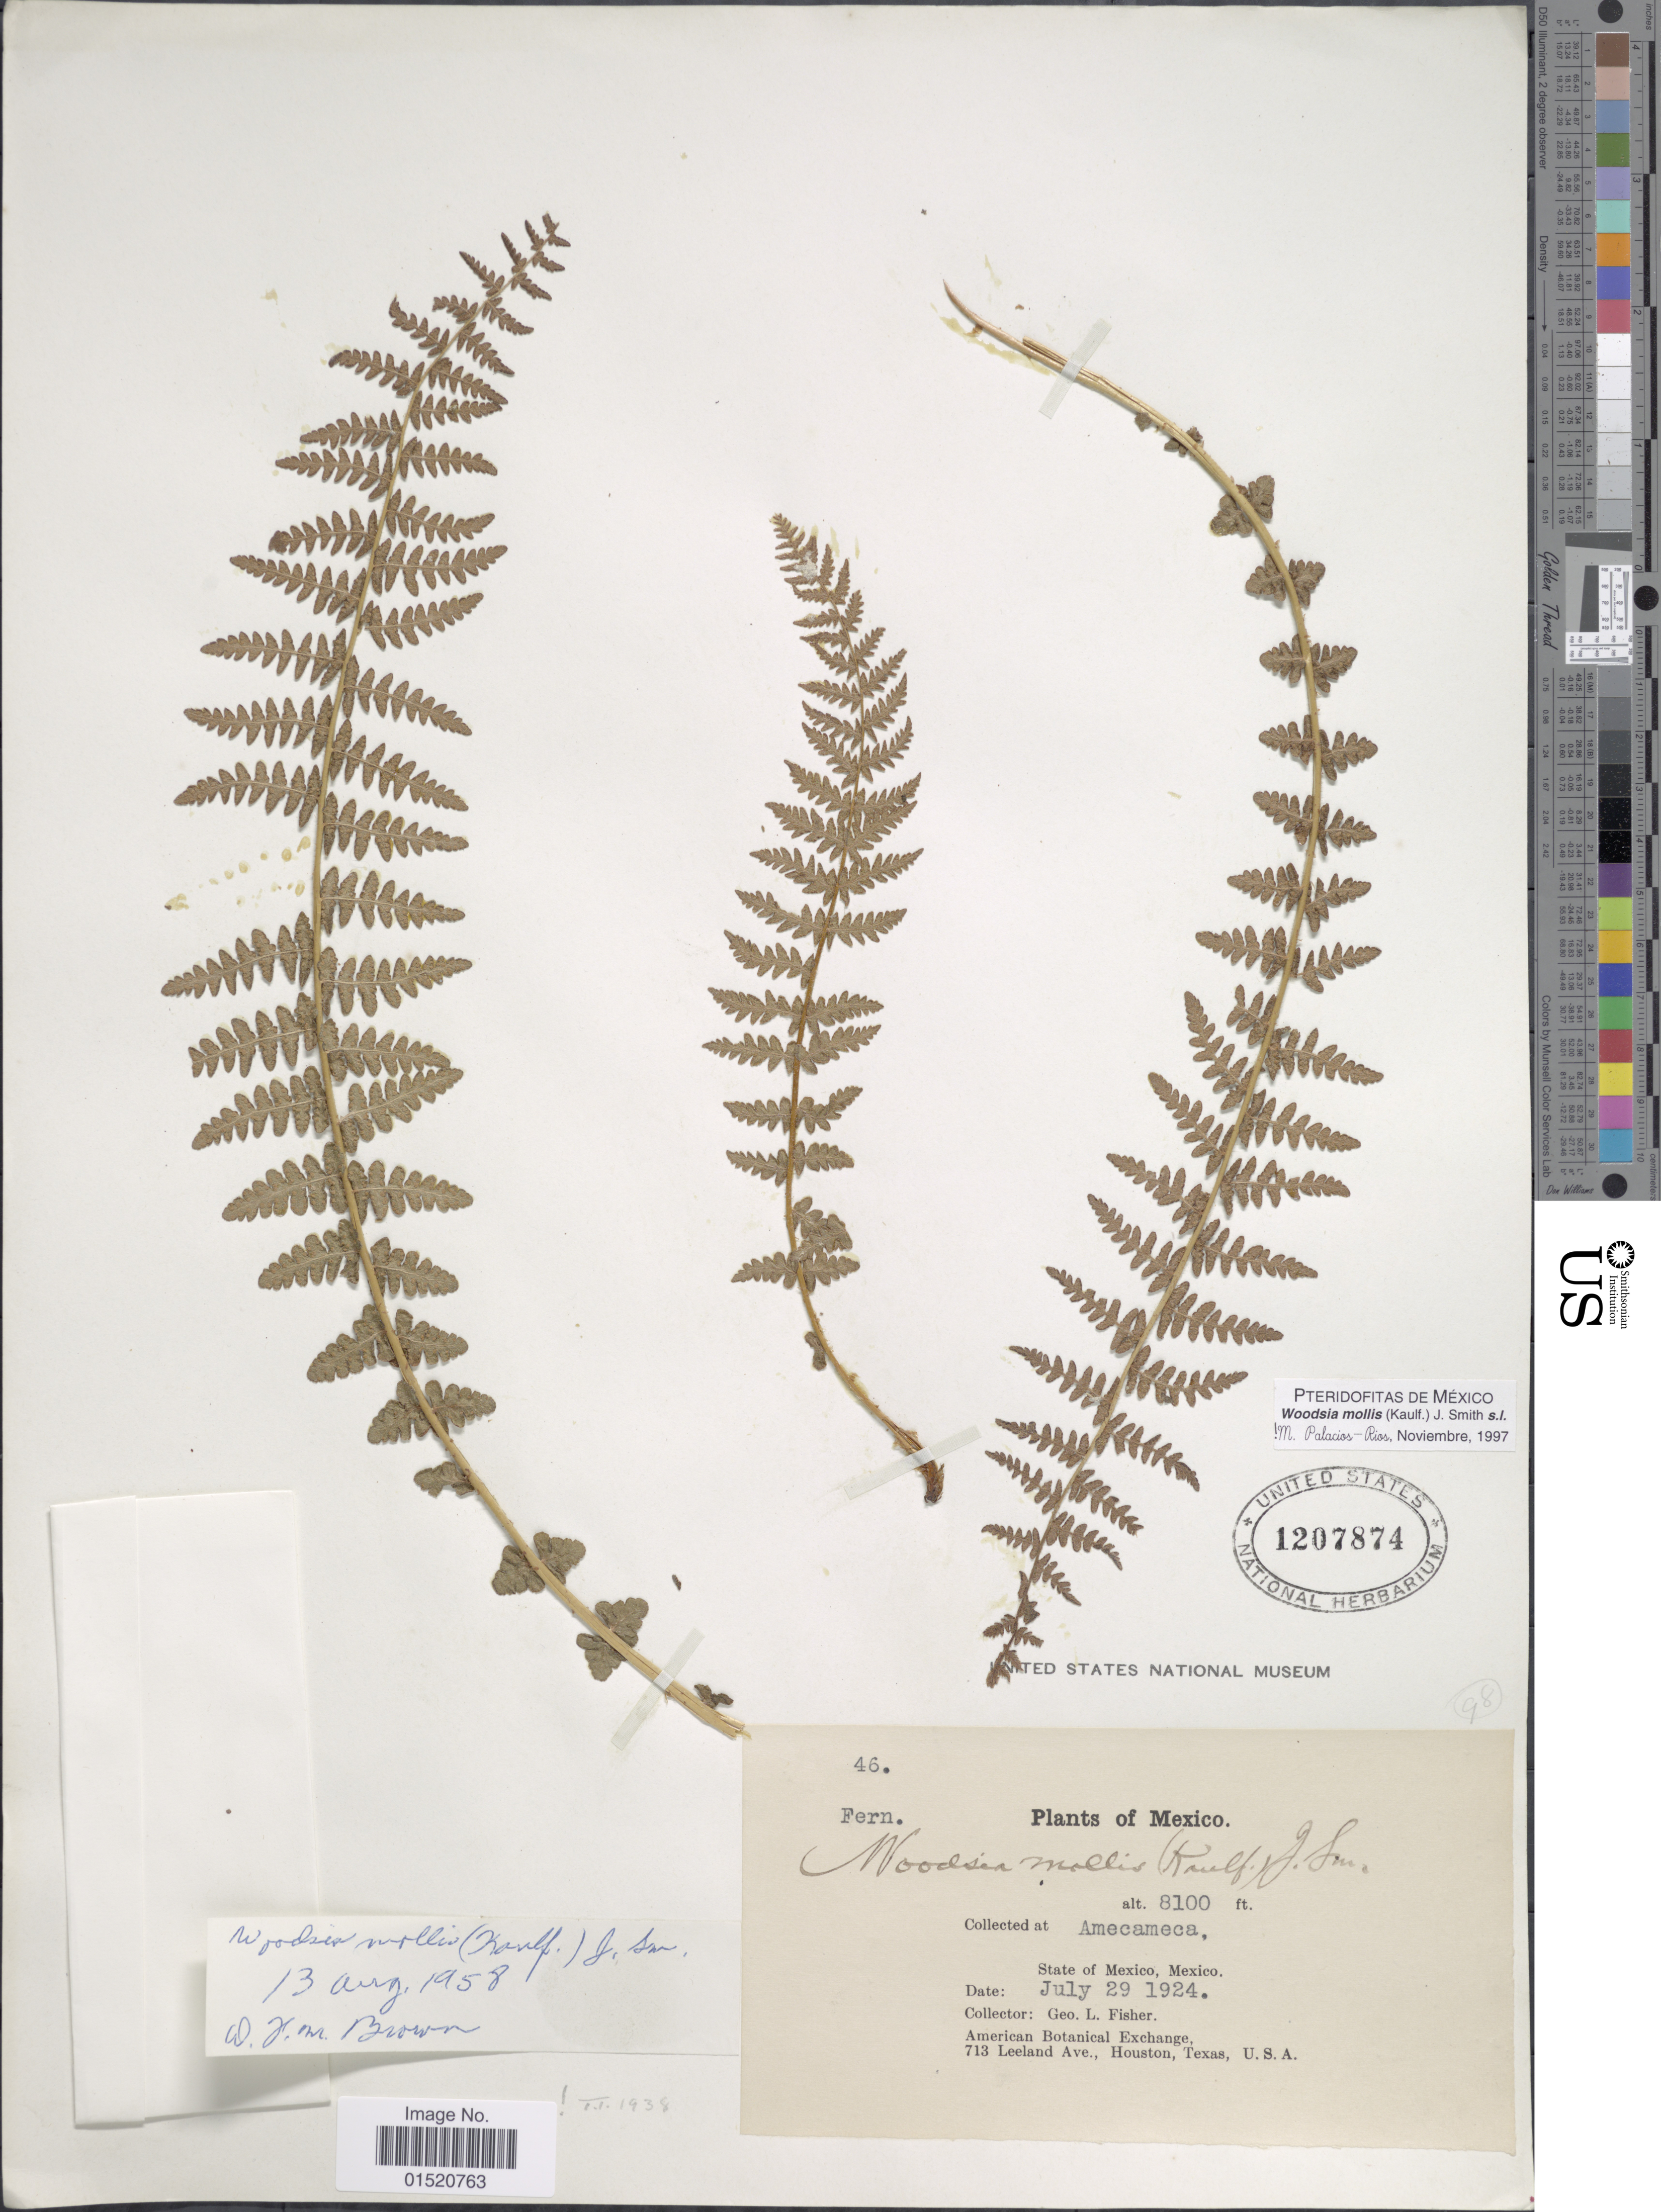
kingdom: Plantae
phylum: Tracheophyta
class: Polypodiopsida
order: Polypodiales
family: Woodsiaceae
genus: Woodsia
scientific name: Woodsia mollis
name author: (Kaulf.) J. Sm.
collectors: G. L. Fisher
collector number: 46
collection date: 1924-07-29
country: Mexico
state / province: México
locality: Amecameca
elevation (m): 2469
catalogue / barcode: US 1207874